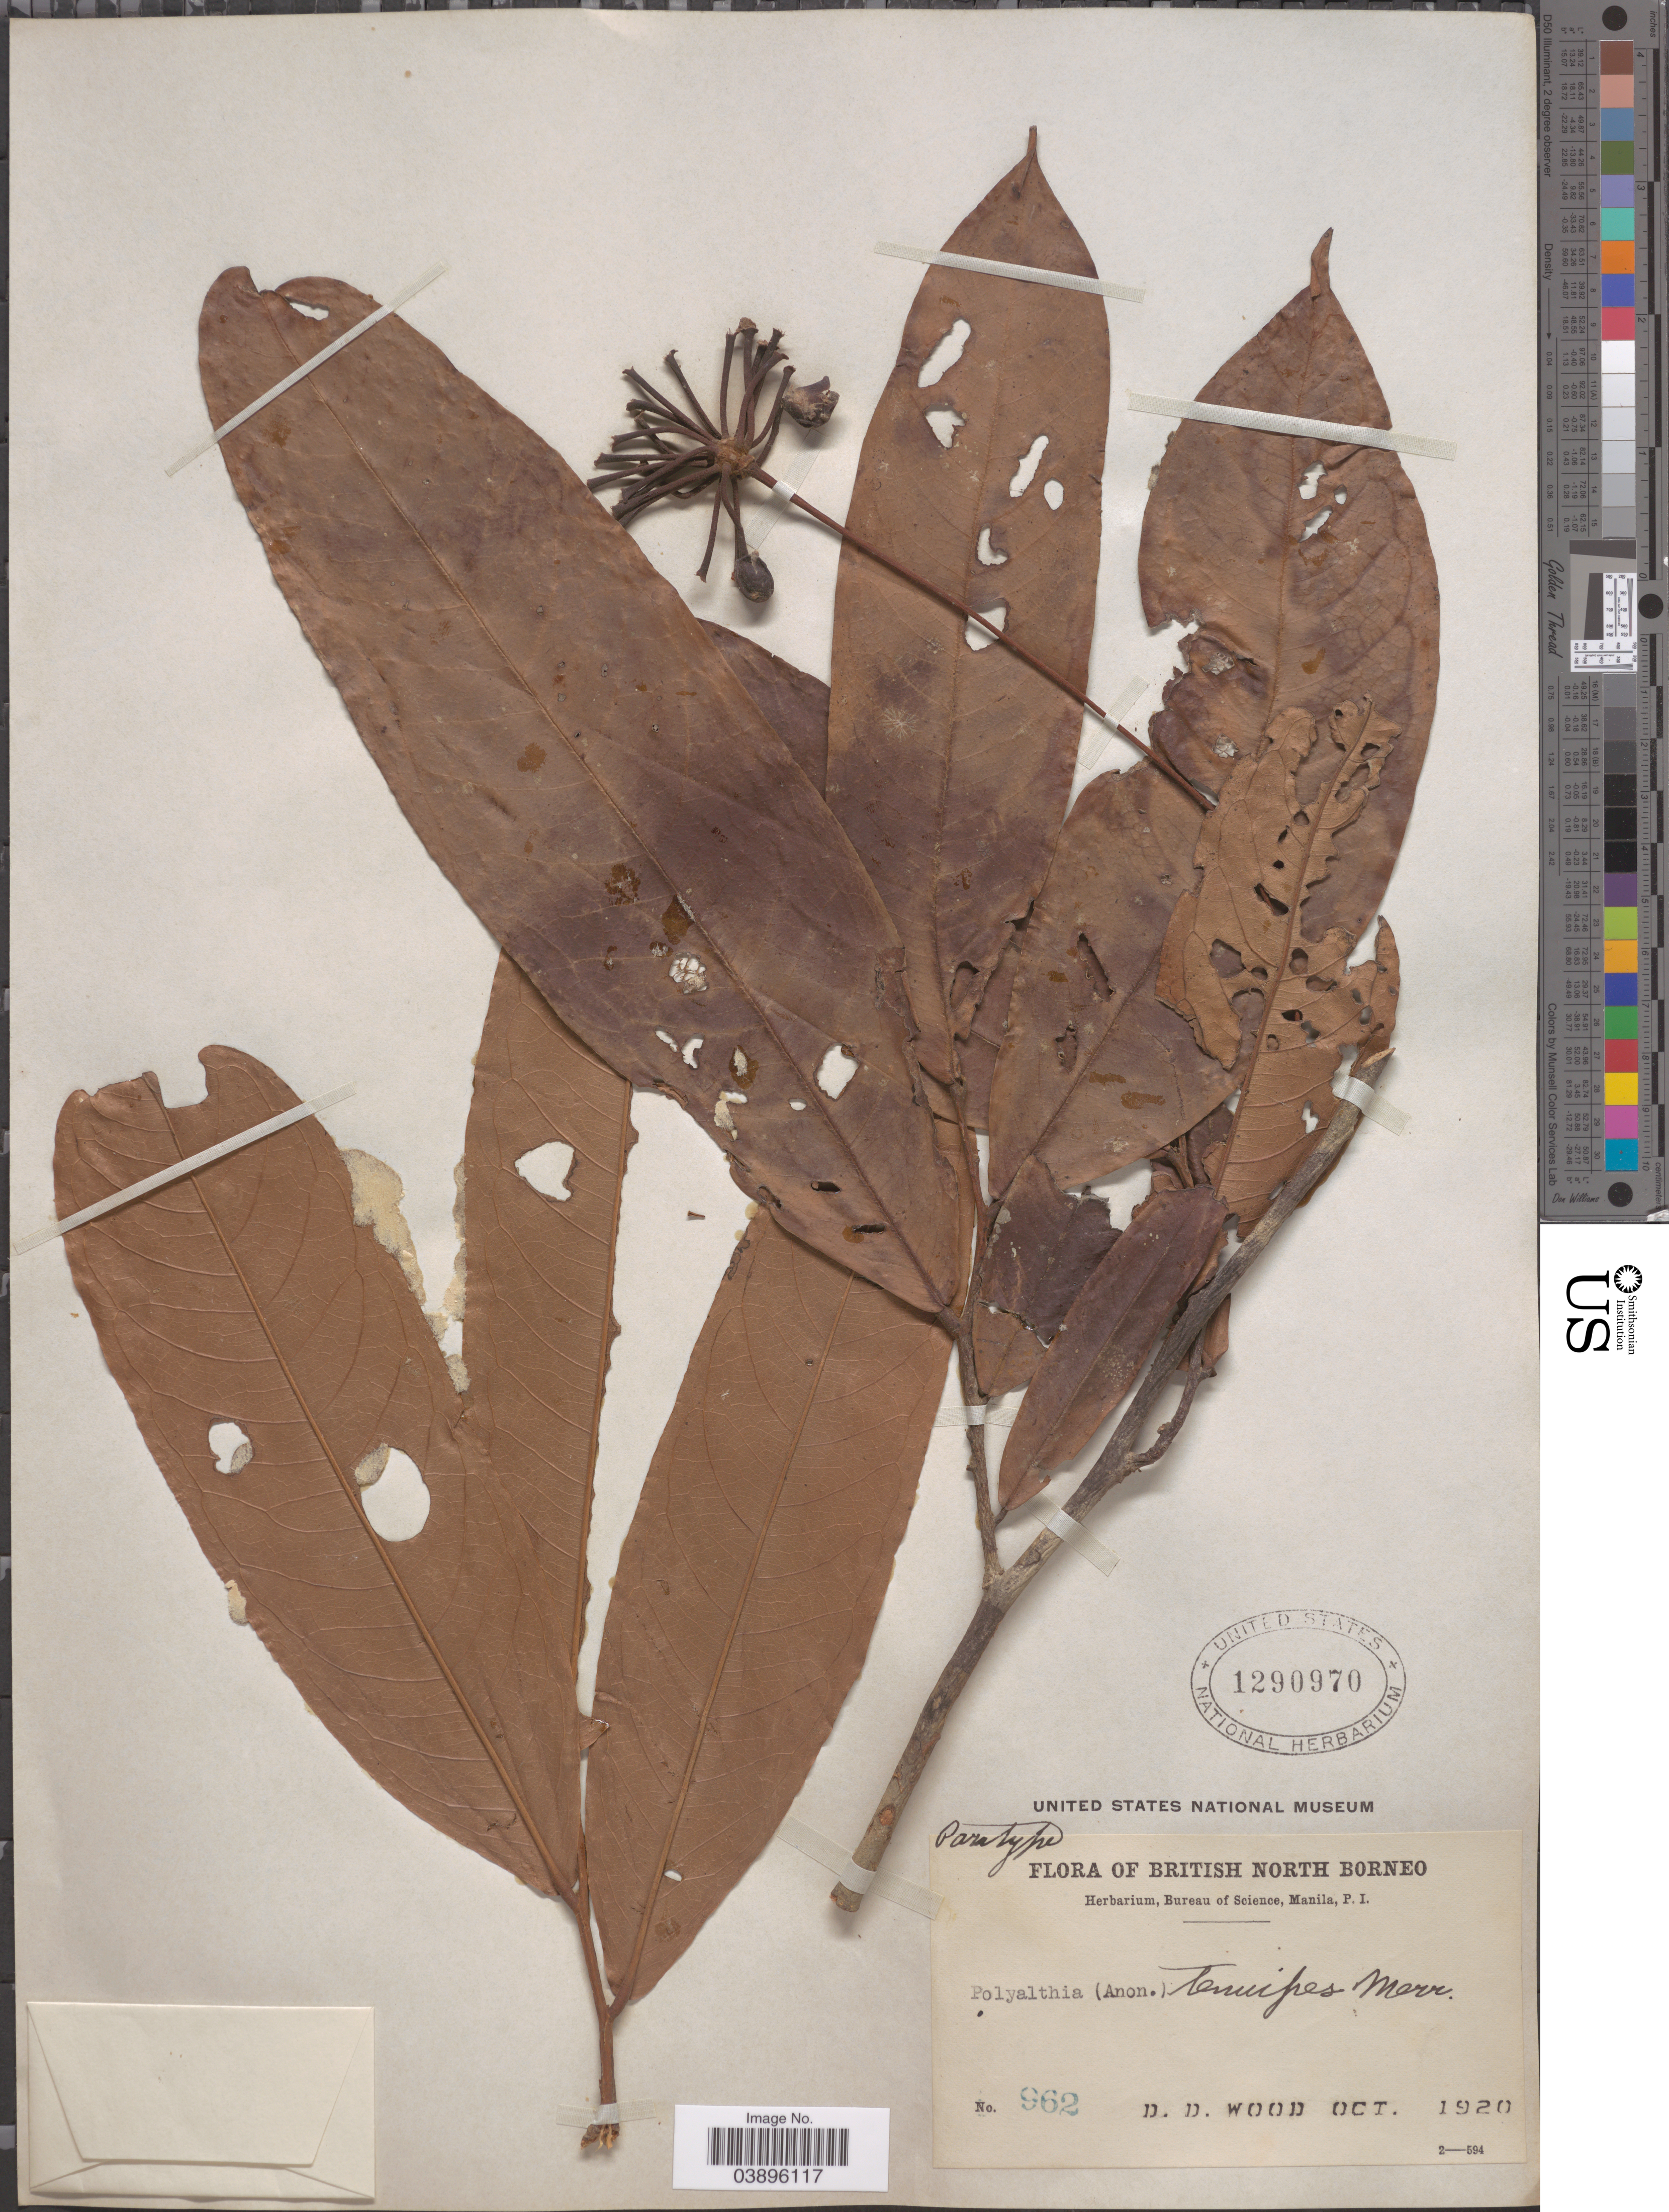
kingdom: Plantae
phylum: Tracheophyta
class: Magnoliopsida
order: Magnoliales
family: Annonaceae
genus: Polyalthia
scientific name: Polyalthia tenuipes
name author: Merr.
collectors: D. Wood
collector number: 962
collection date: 1920-10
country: Malaysia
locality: British North Borneo.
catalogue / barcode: US 1290970